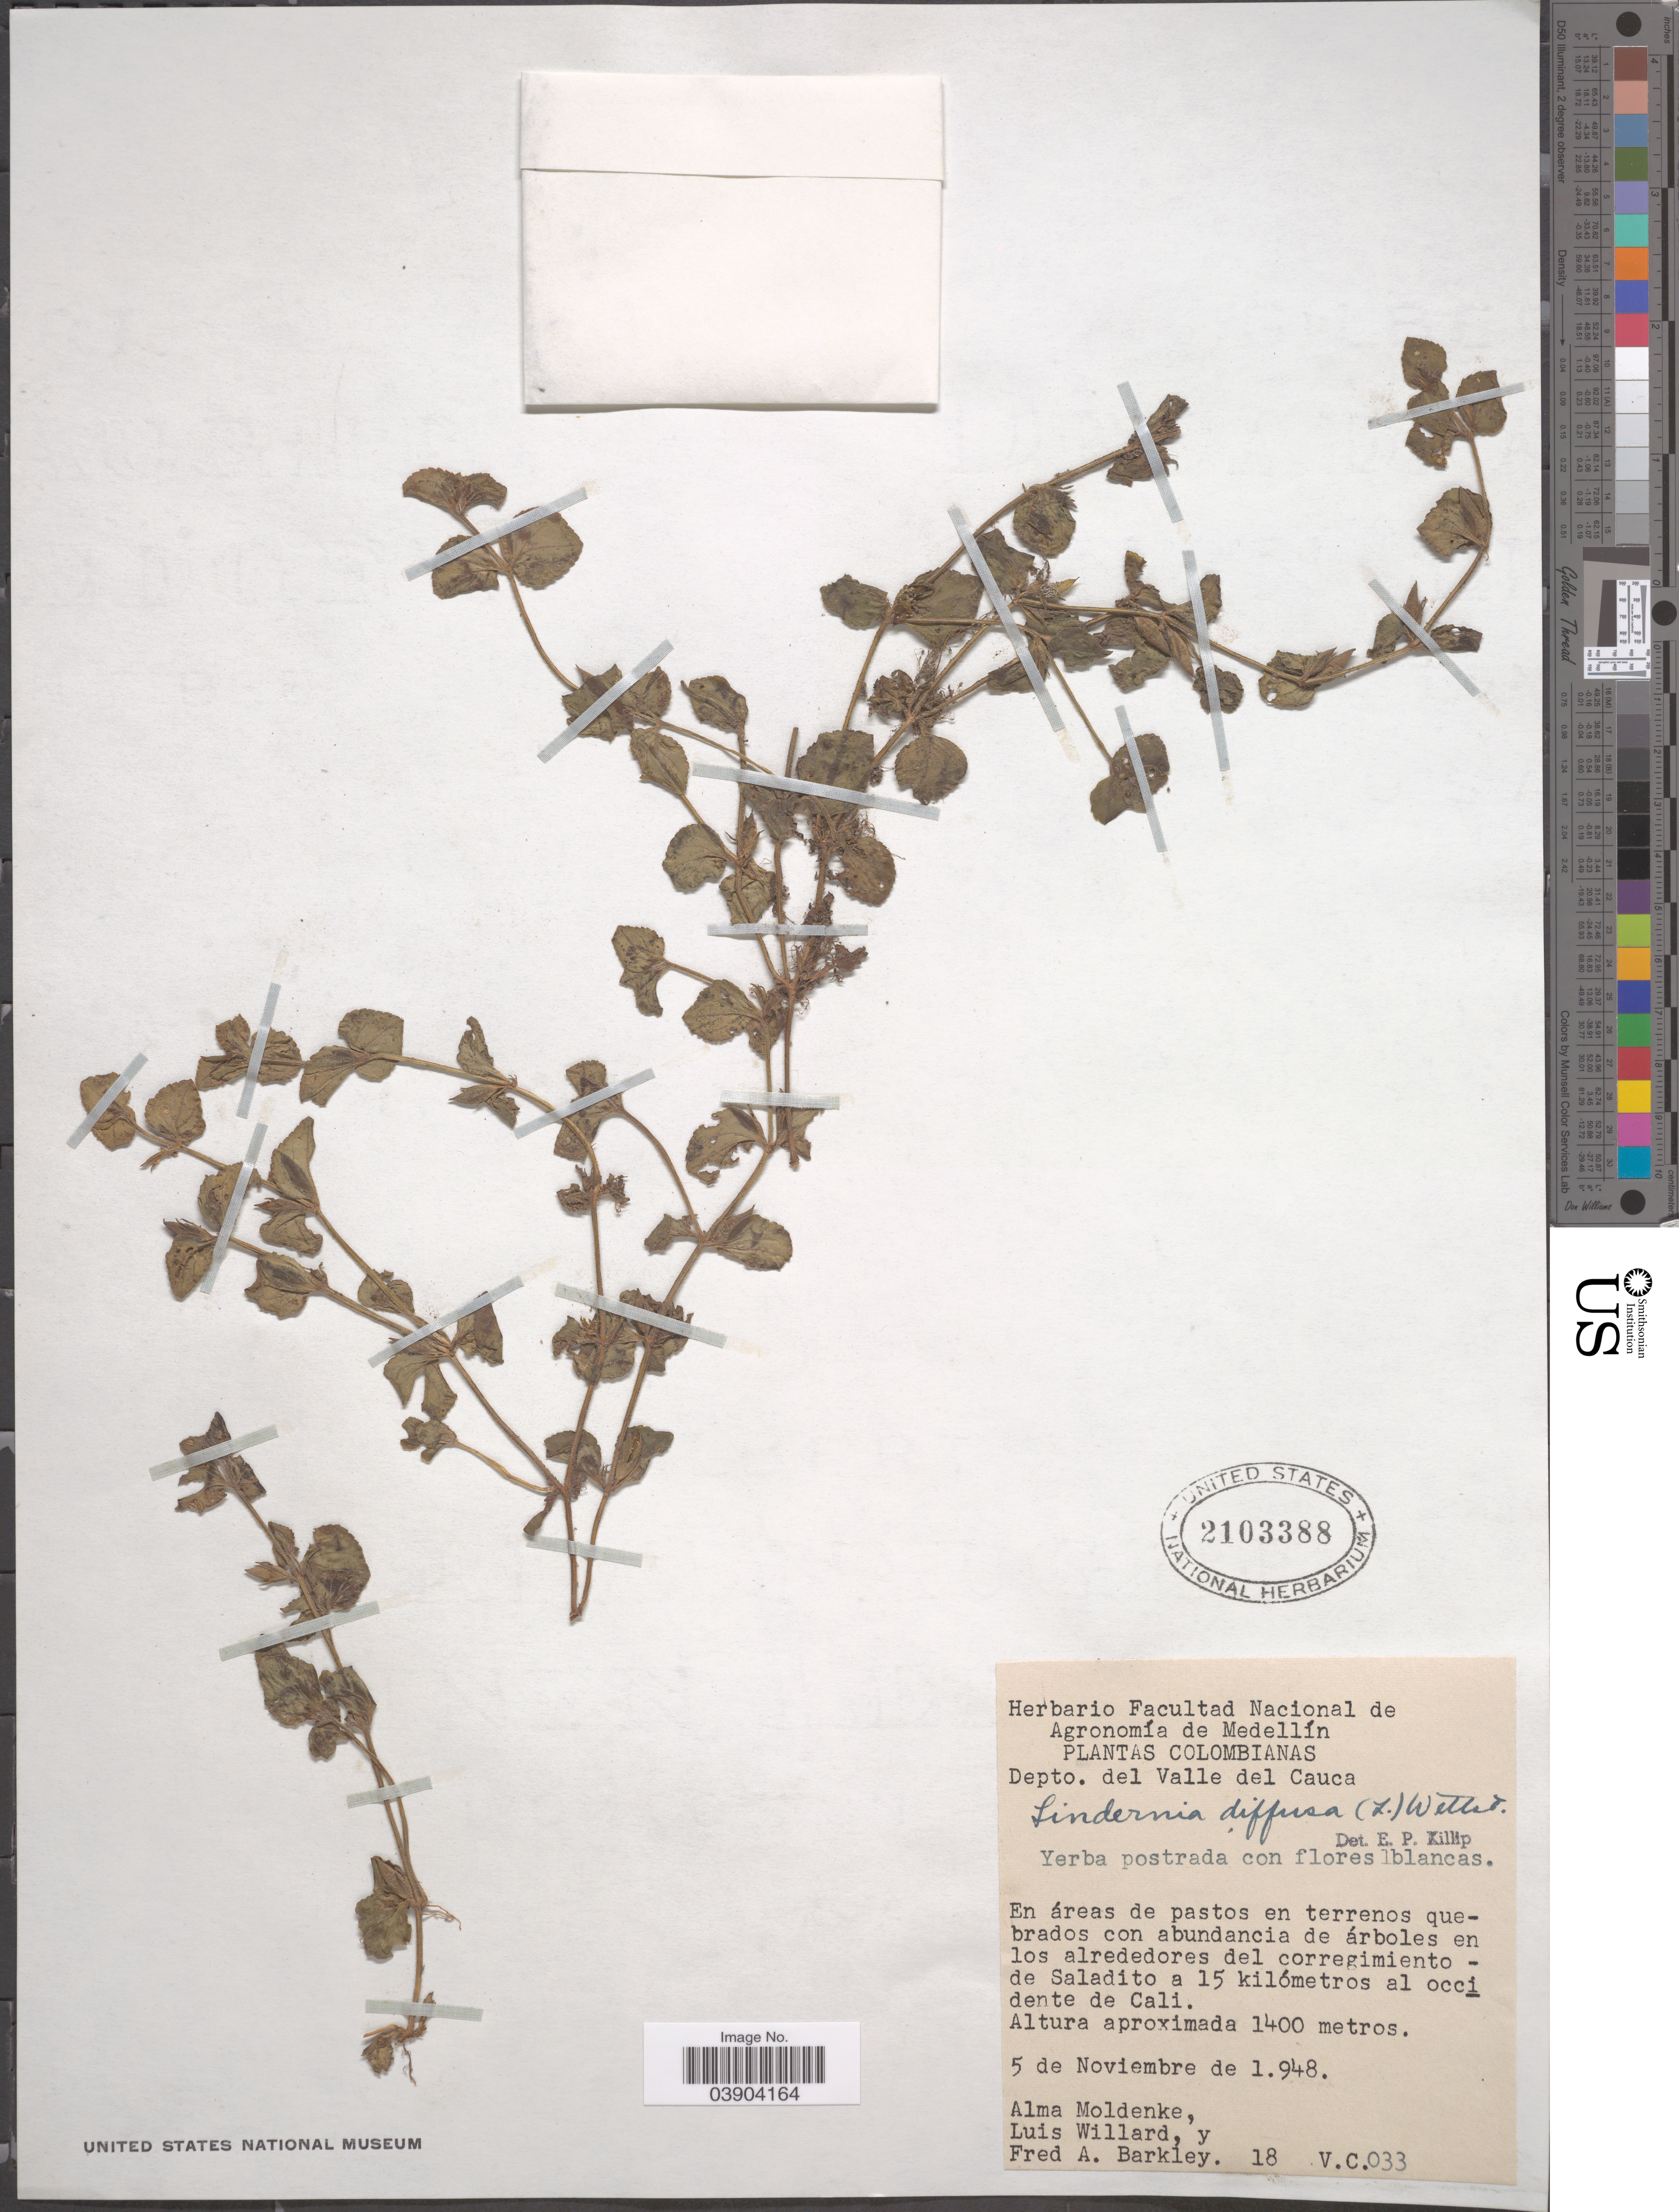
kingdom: Plantae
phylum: Tracheophyta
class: Magnoliopsida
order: Lamiales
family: Linderniaceae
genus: Lindernia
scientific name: Lindernia diffusa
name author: (L.) Wettst.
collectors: A. L. Moldenke, L. Willard & F. A. Barkley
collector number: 18VC033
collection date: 1948-11-05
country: Colombia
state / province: Valle del Cauca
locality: Depto. del Valle del Cauca. En áreas de pastos en terrenos quebrados con abundancia de árboles en los alrededores del corregimiento - de Saladito a 15 kilómetros al occidente de Cali.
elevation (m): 1400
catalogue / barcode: US 2103388